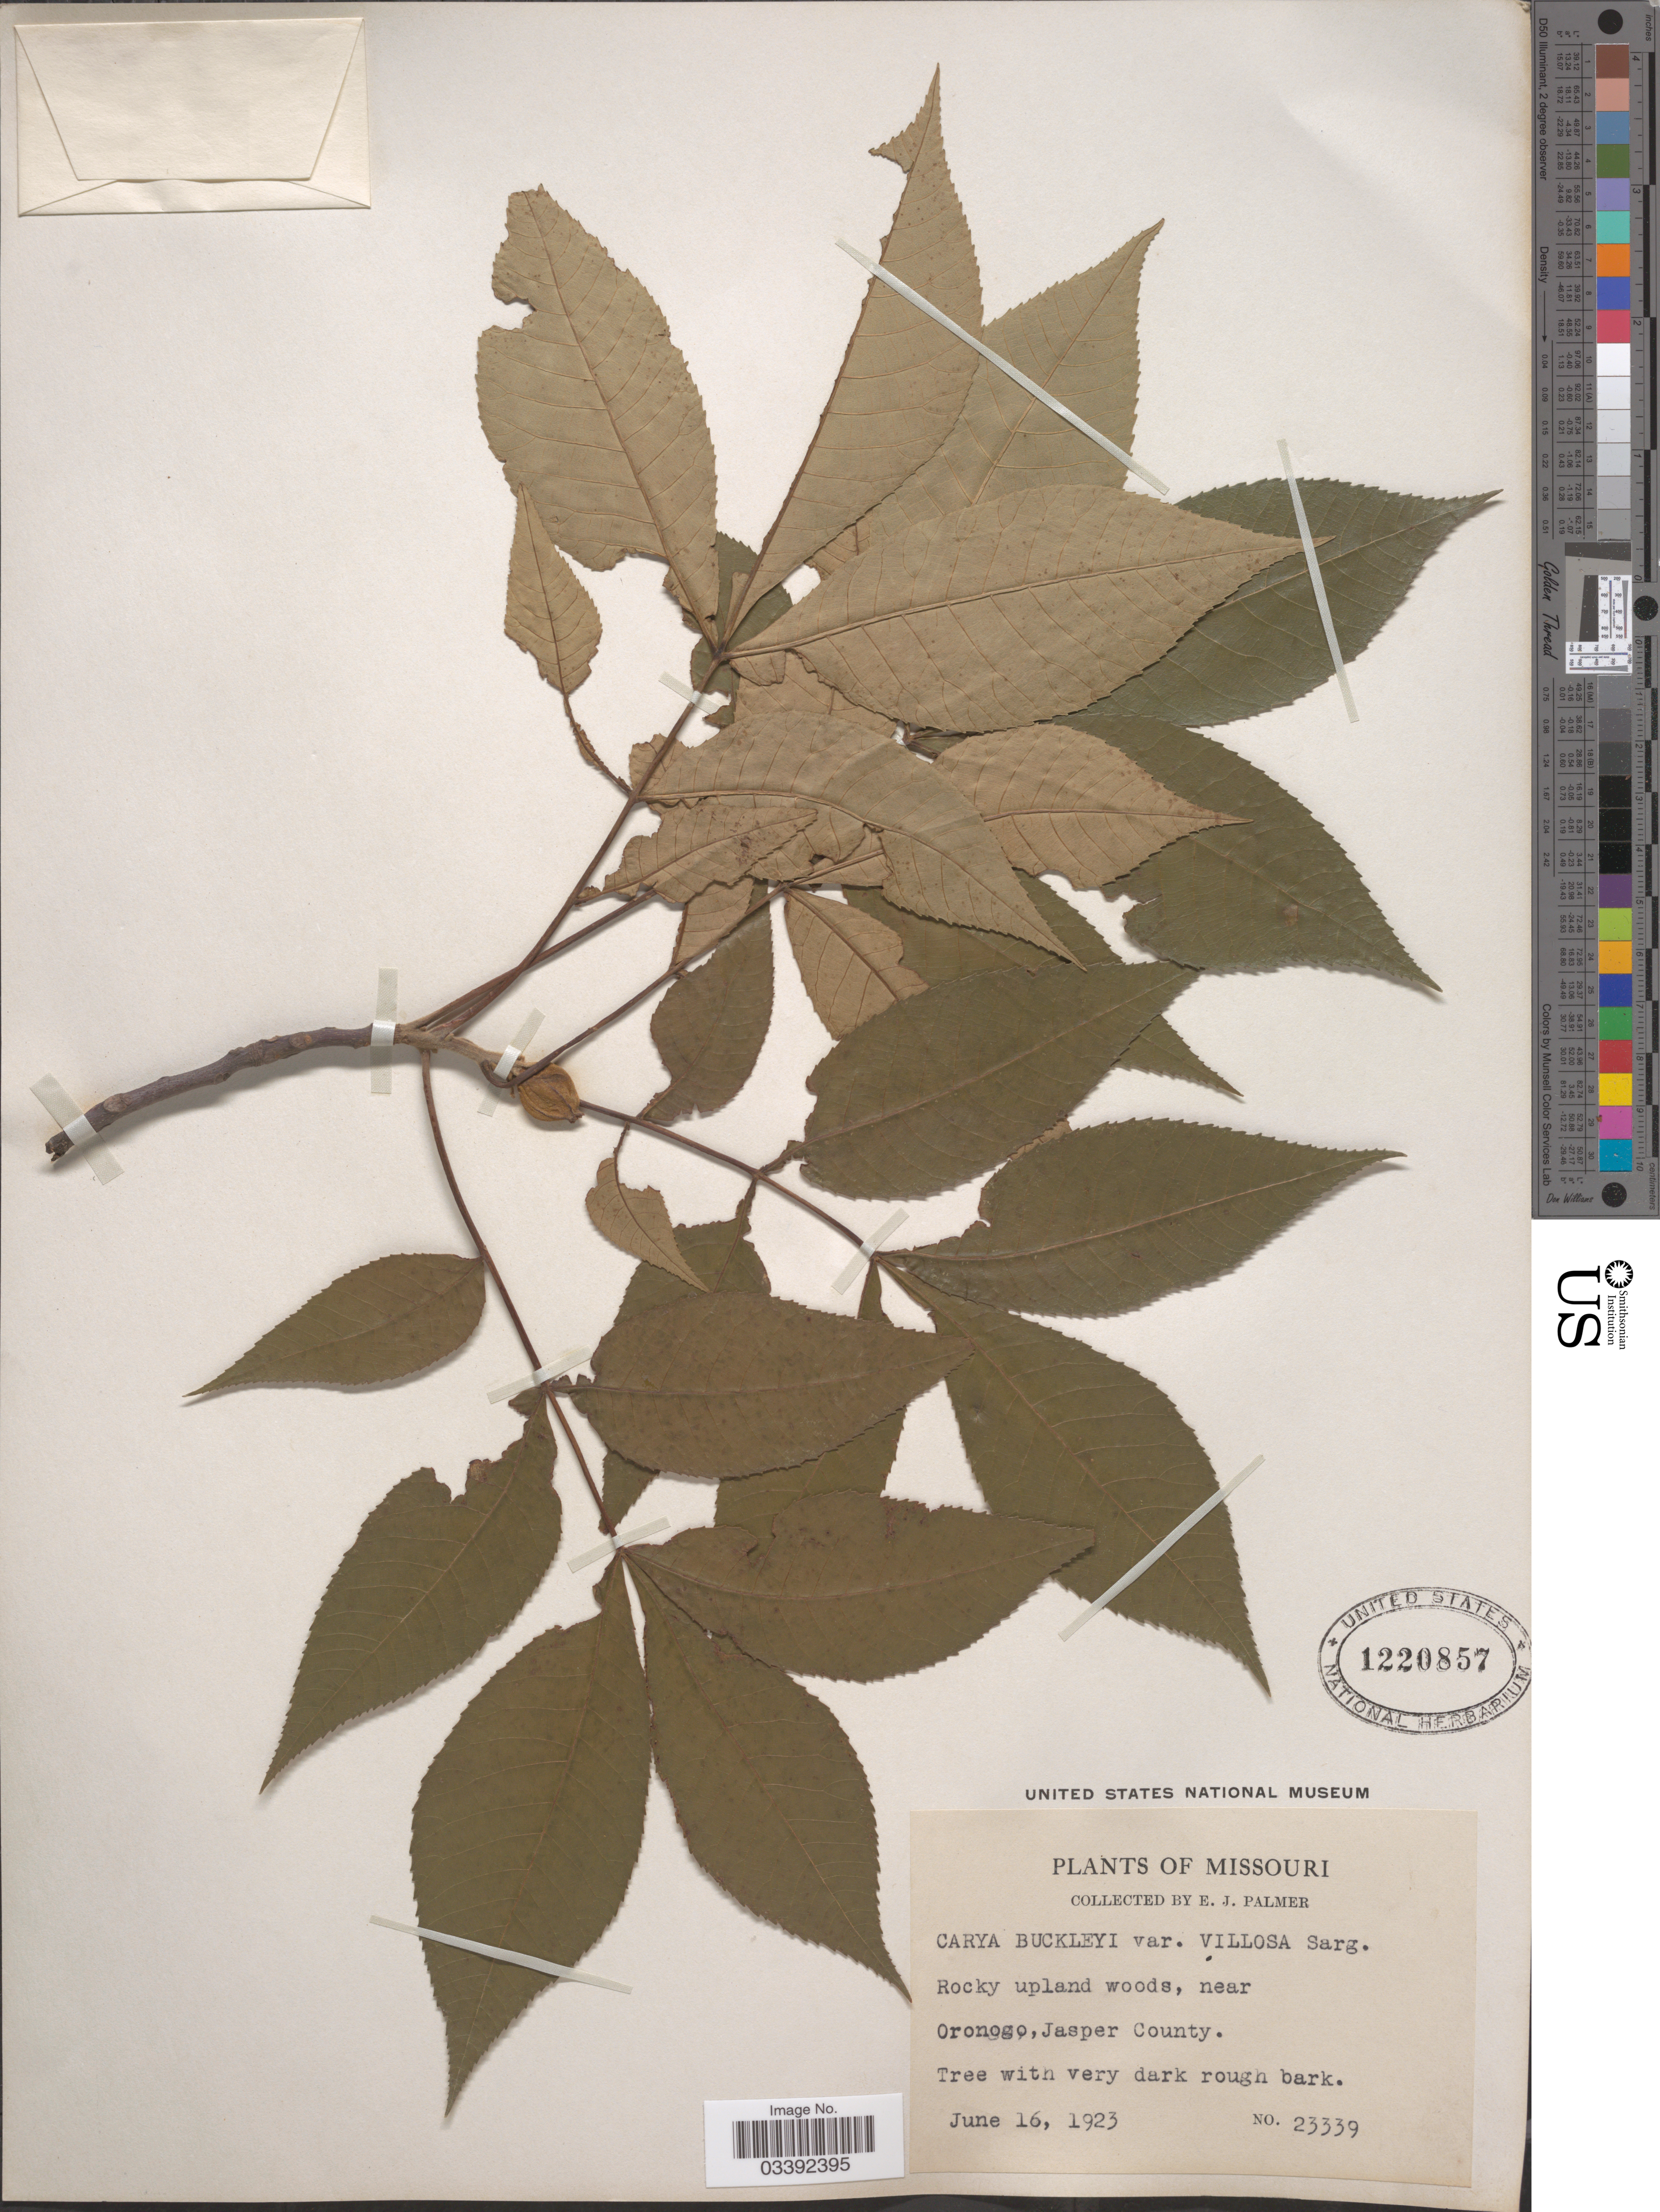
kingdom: Plantae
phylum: Tracheophyta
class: Magnoliopsida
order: Fagales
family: Juglandaceae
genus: Carya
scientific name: Carya texana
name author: Buckley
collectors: E. J. Palmer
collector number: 23339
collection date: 1923-06-16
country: United States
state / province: Missouri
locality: Near Oronogo, Jasper County.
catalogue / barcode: US 1220857